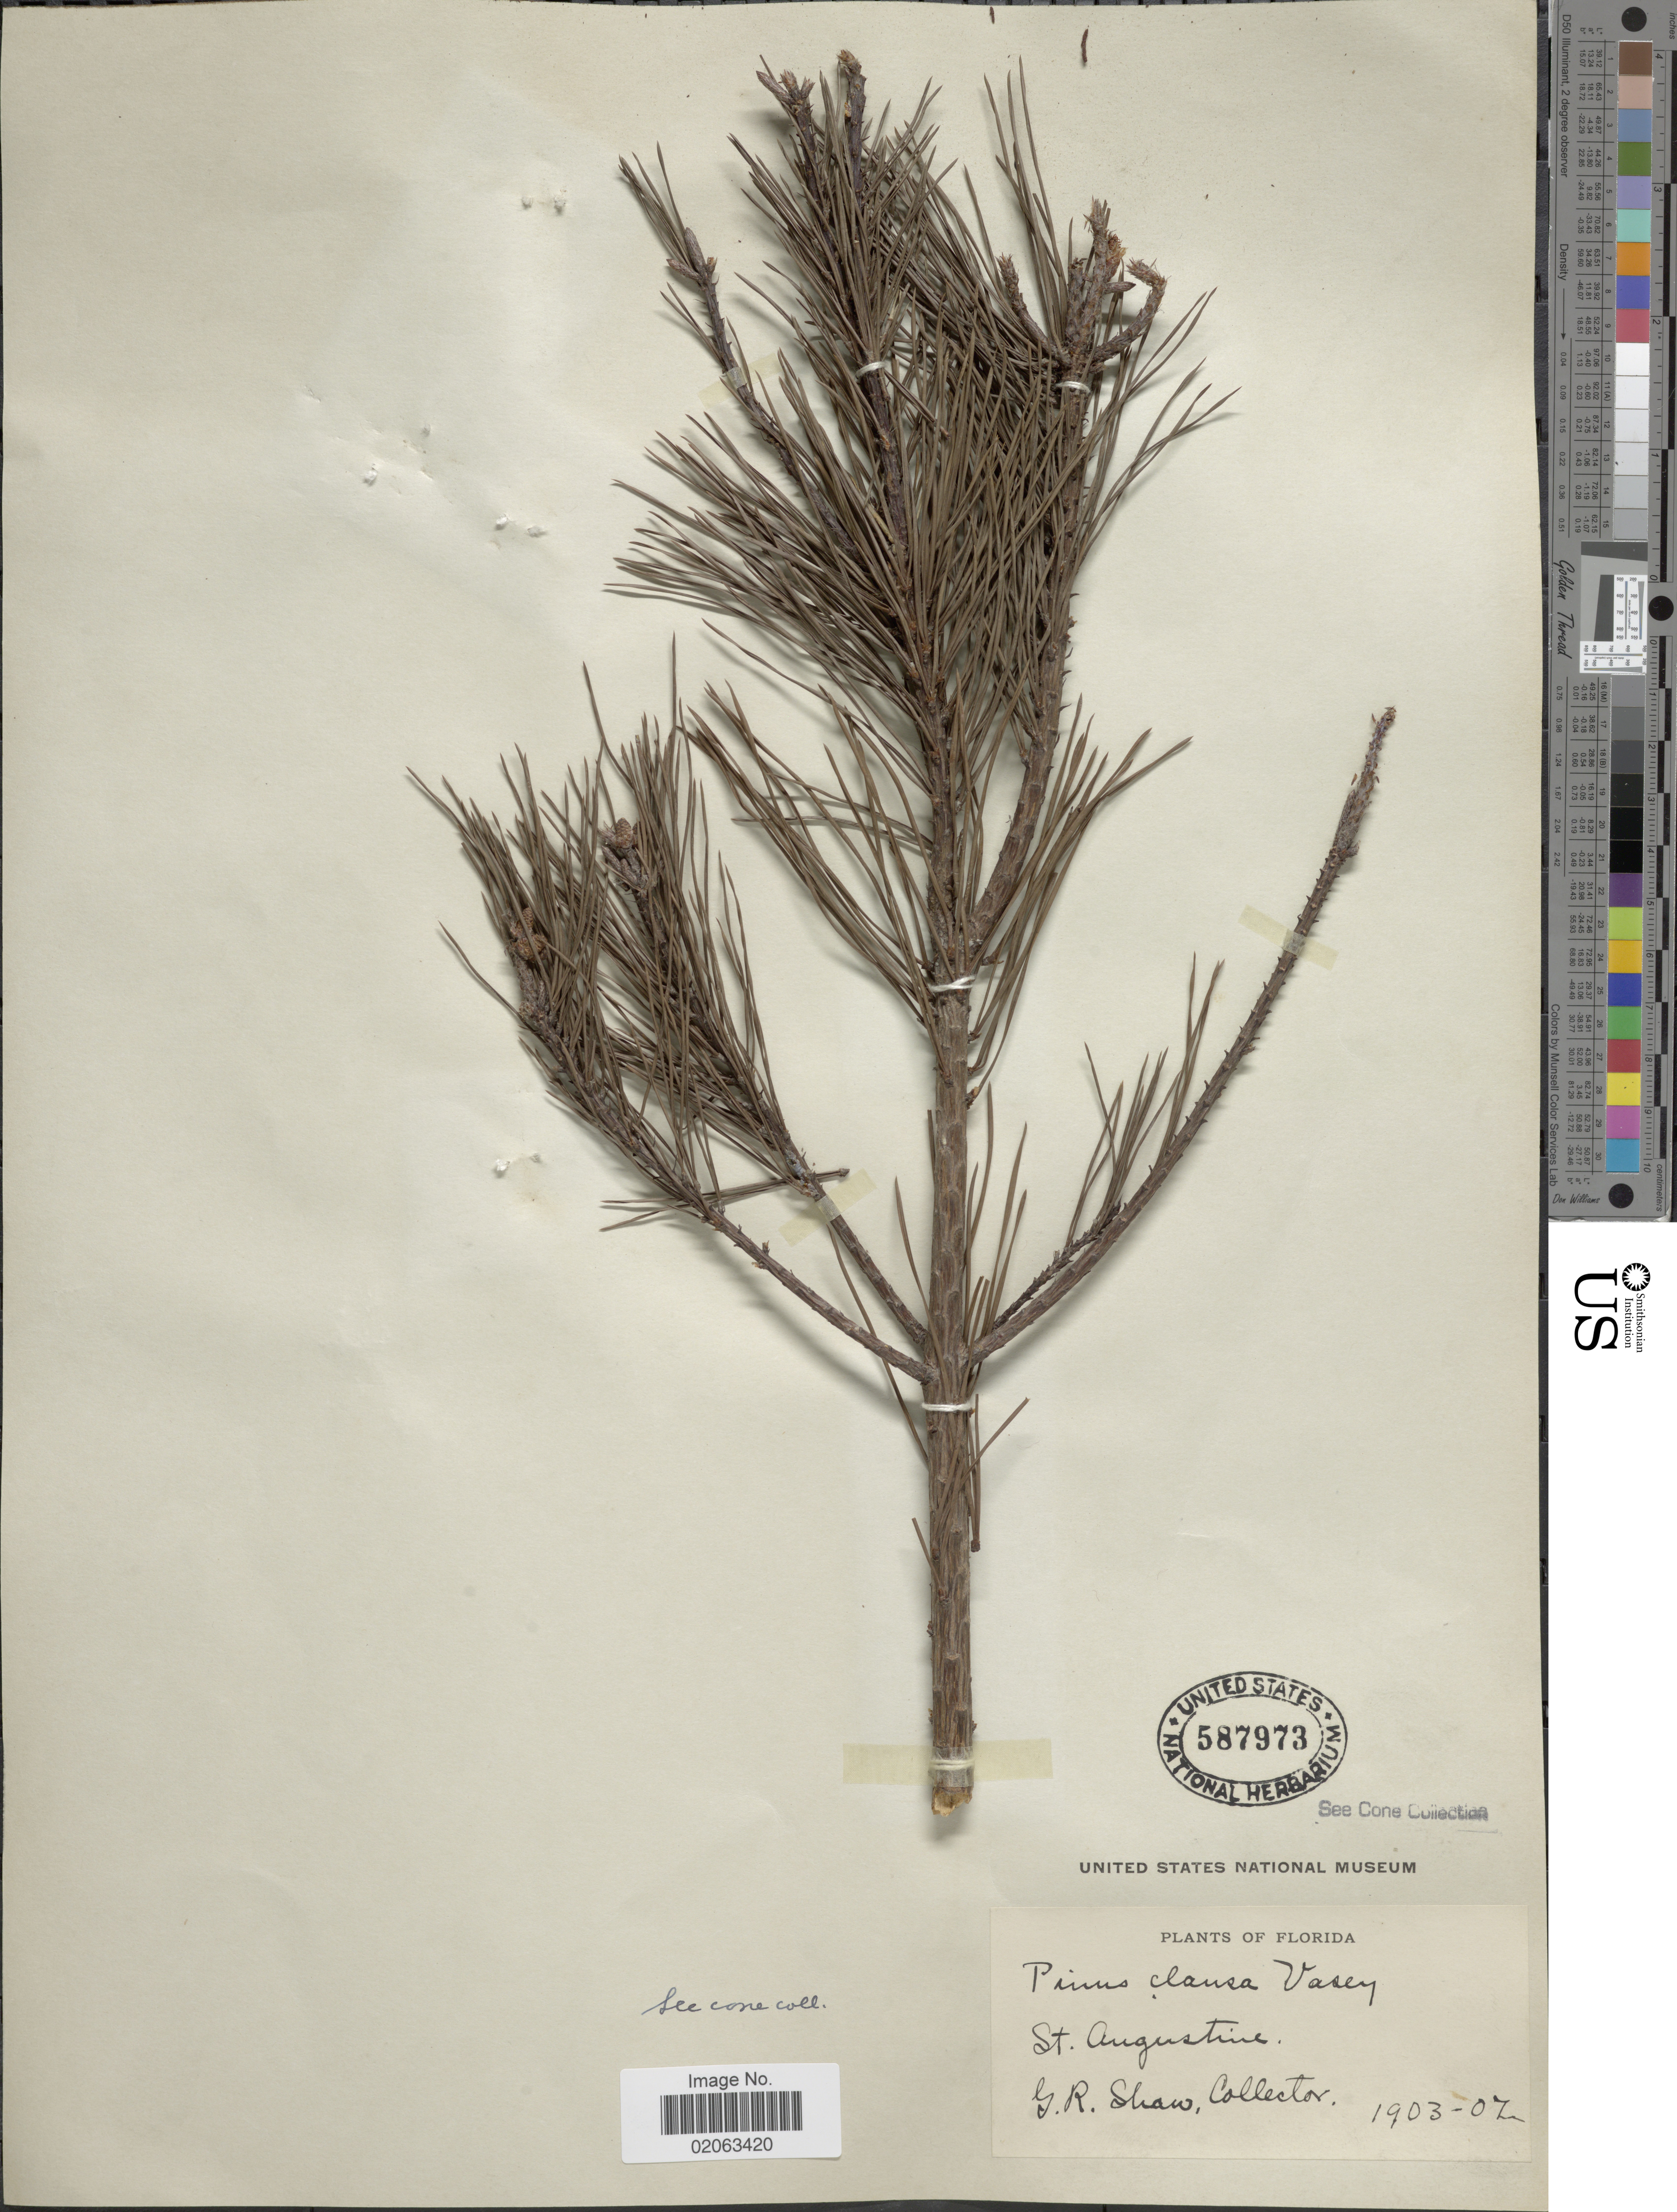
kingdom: Plantae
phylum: Tracheophyta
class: Pinopsida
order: Pinales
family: Pinaceae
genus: Pinus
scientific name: Pinus clausa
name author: (Chapm. ex Engelm.) Vasey ex Sarg.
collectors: G. R. Shaw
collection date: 1903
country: United States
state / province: Florida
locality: St. Augustine.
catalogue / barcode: US 587973